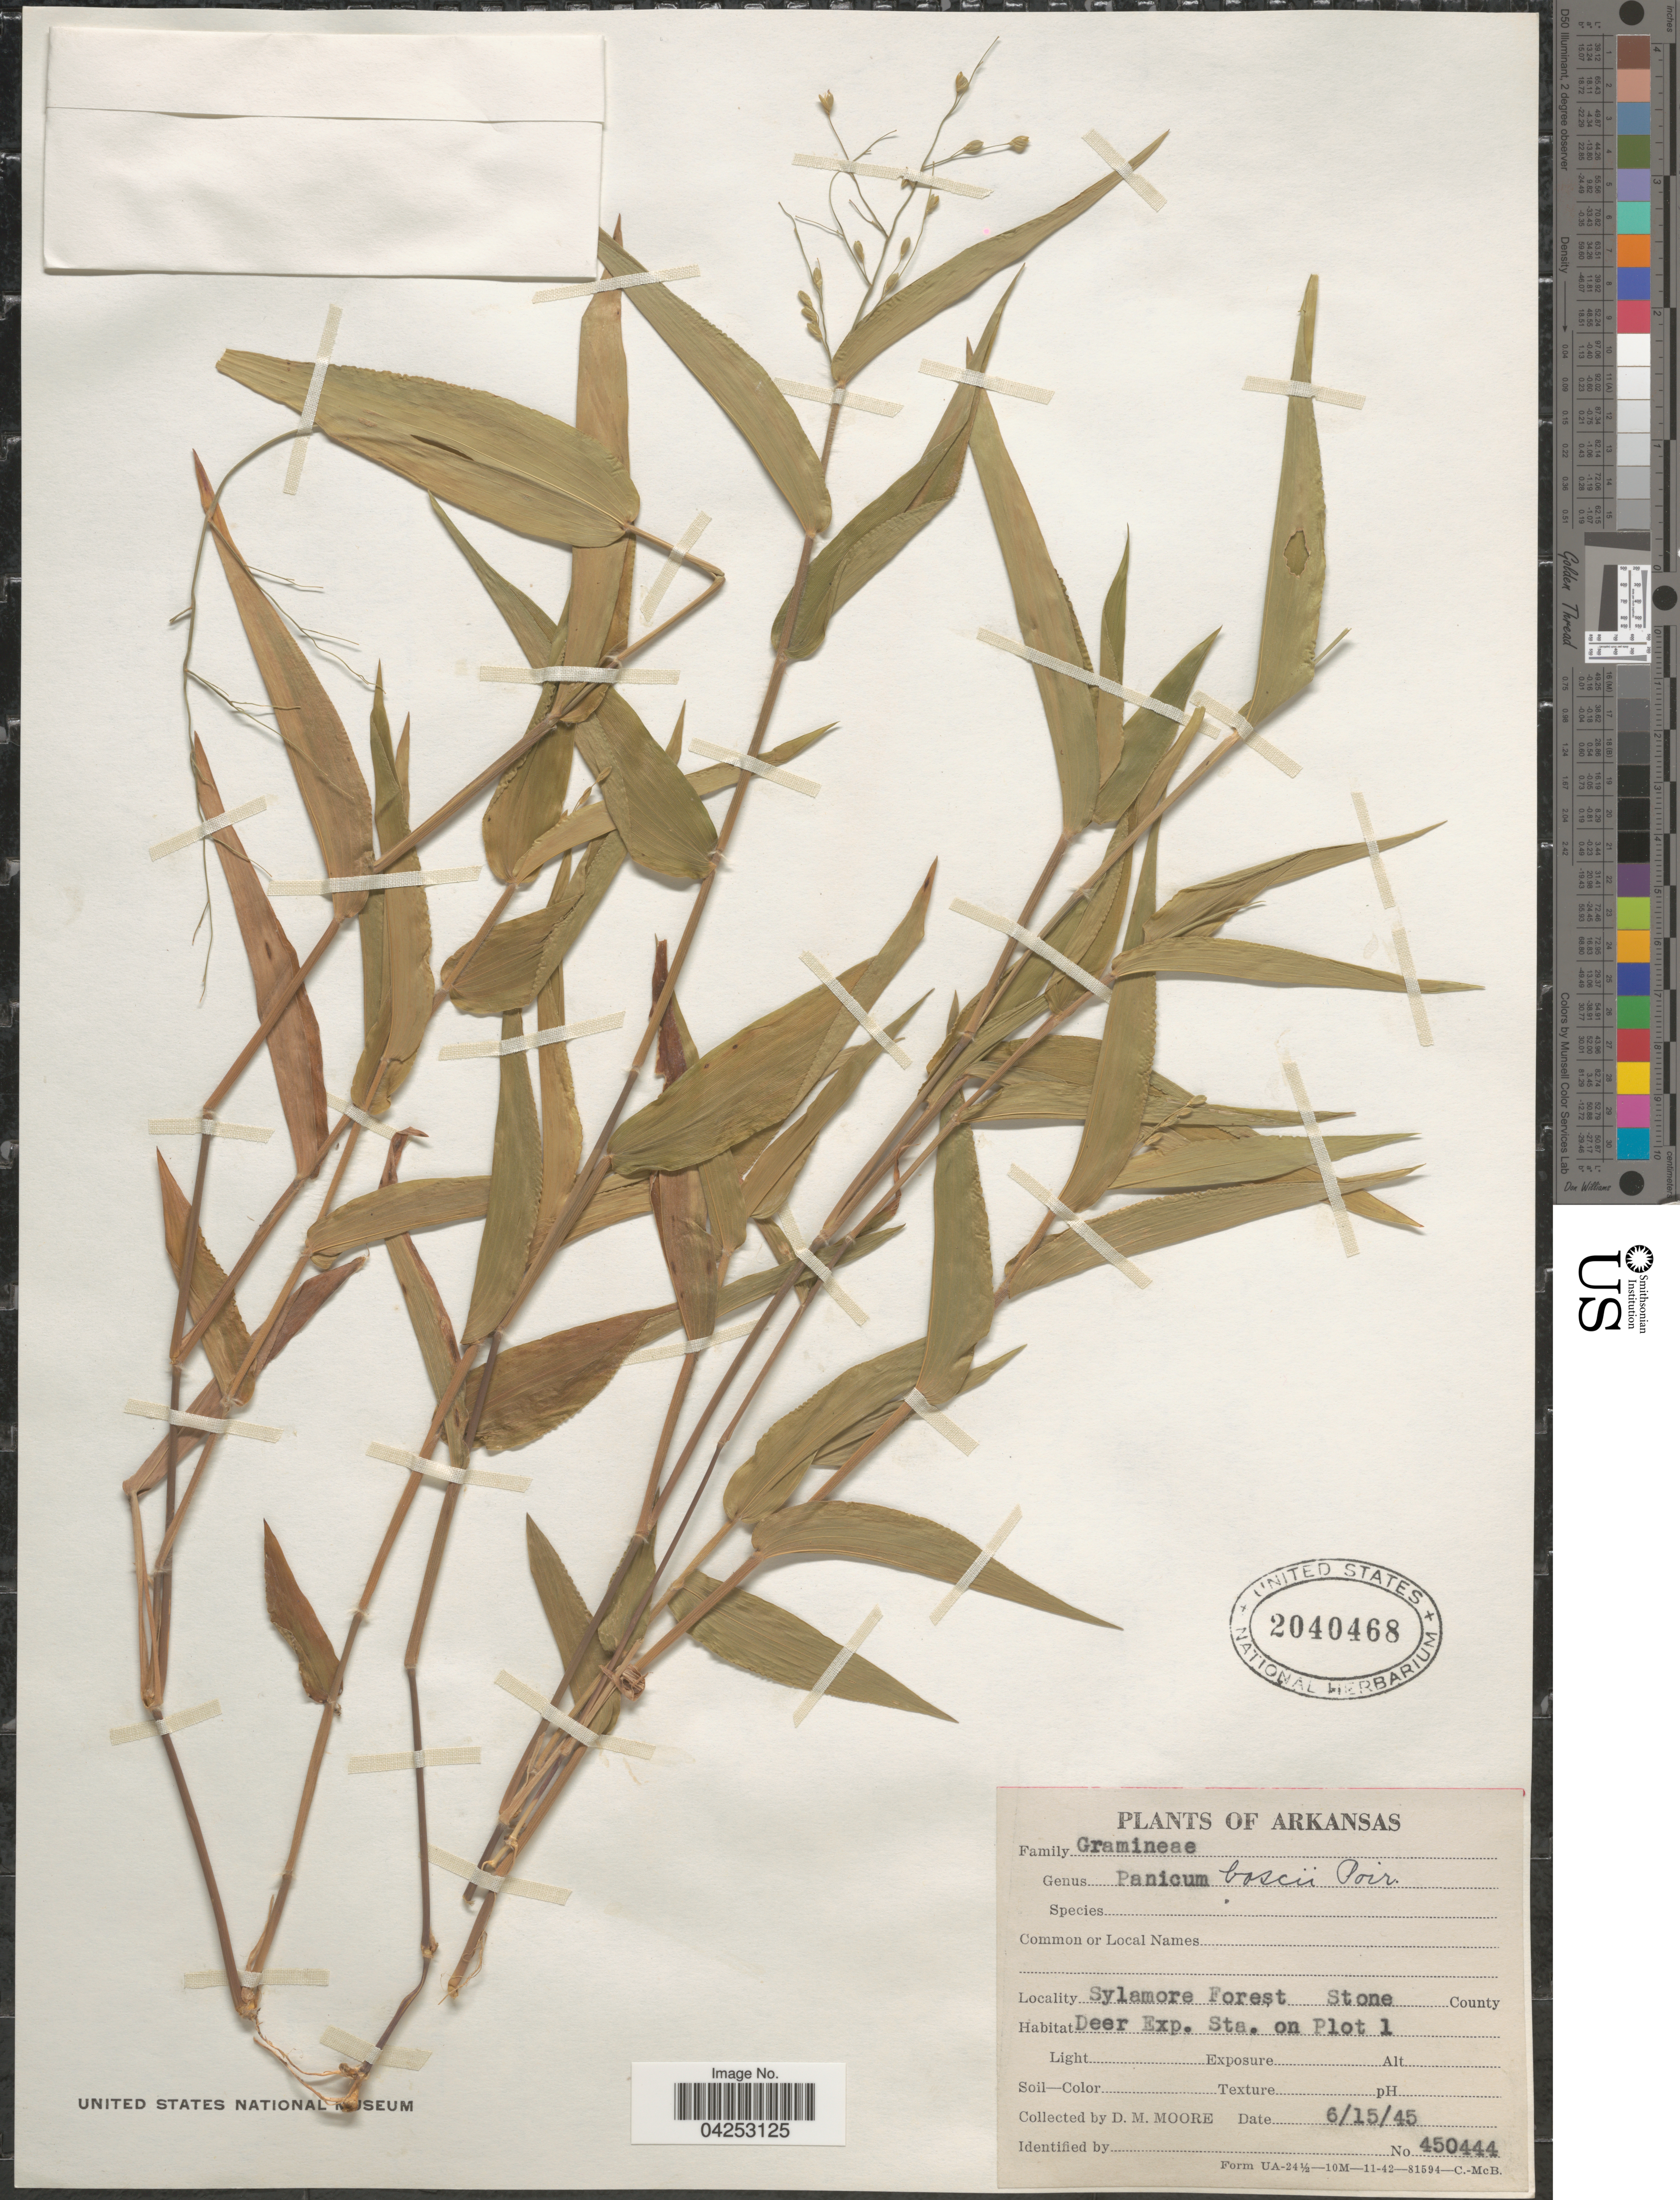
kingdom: Plantae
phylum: Tracheophyta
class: Liliopsida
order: Poales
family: Poaceae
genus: Dichanthelium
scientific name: Dichanthelium boscii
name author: (Poir.) Gould & C.A. Clark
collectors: D. Moore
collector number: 450444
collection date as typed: Transcribed d/m/y: 15/6/45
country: United States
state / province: Arkansas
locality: Sylamore Forest; Stone County. Deer Exp. Sta. on Plot 1.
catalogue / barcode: US 2040468